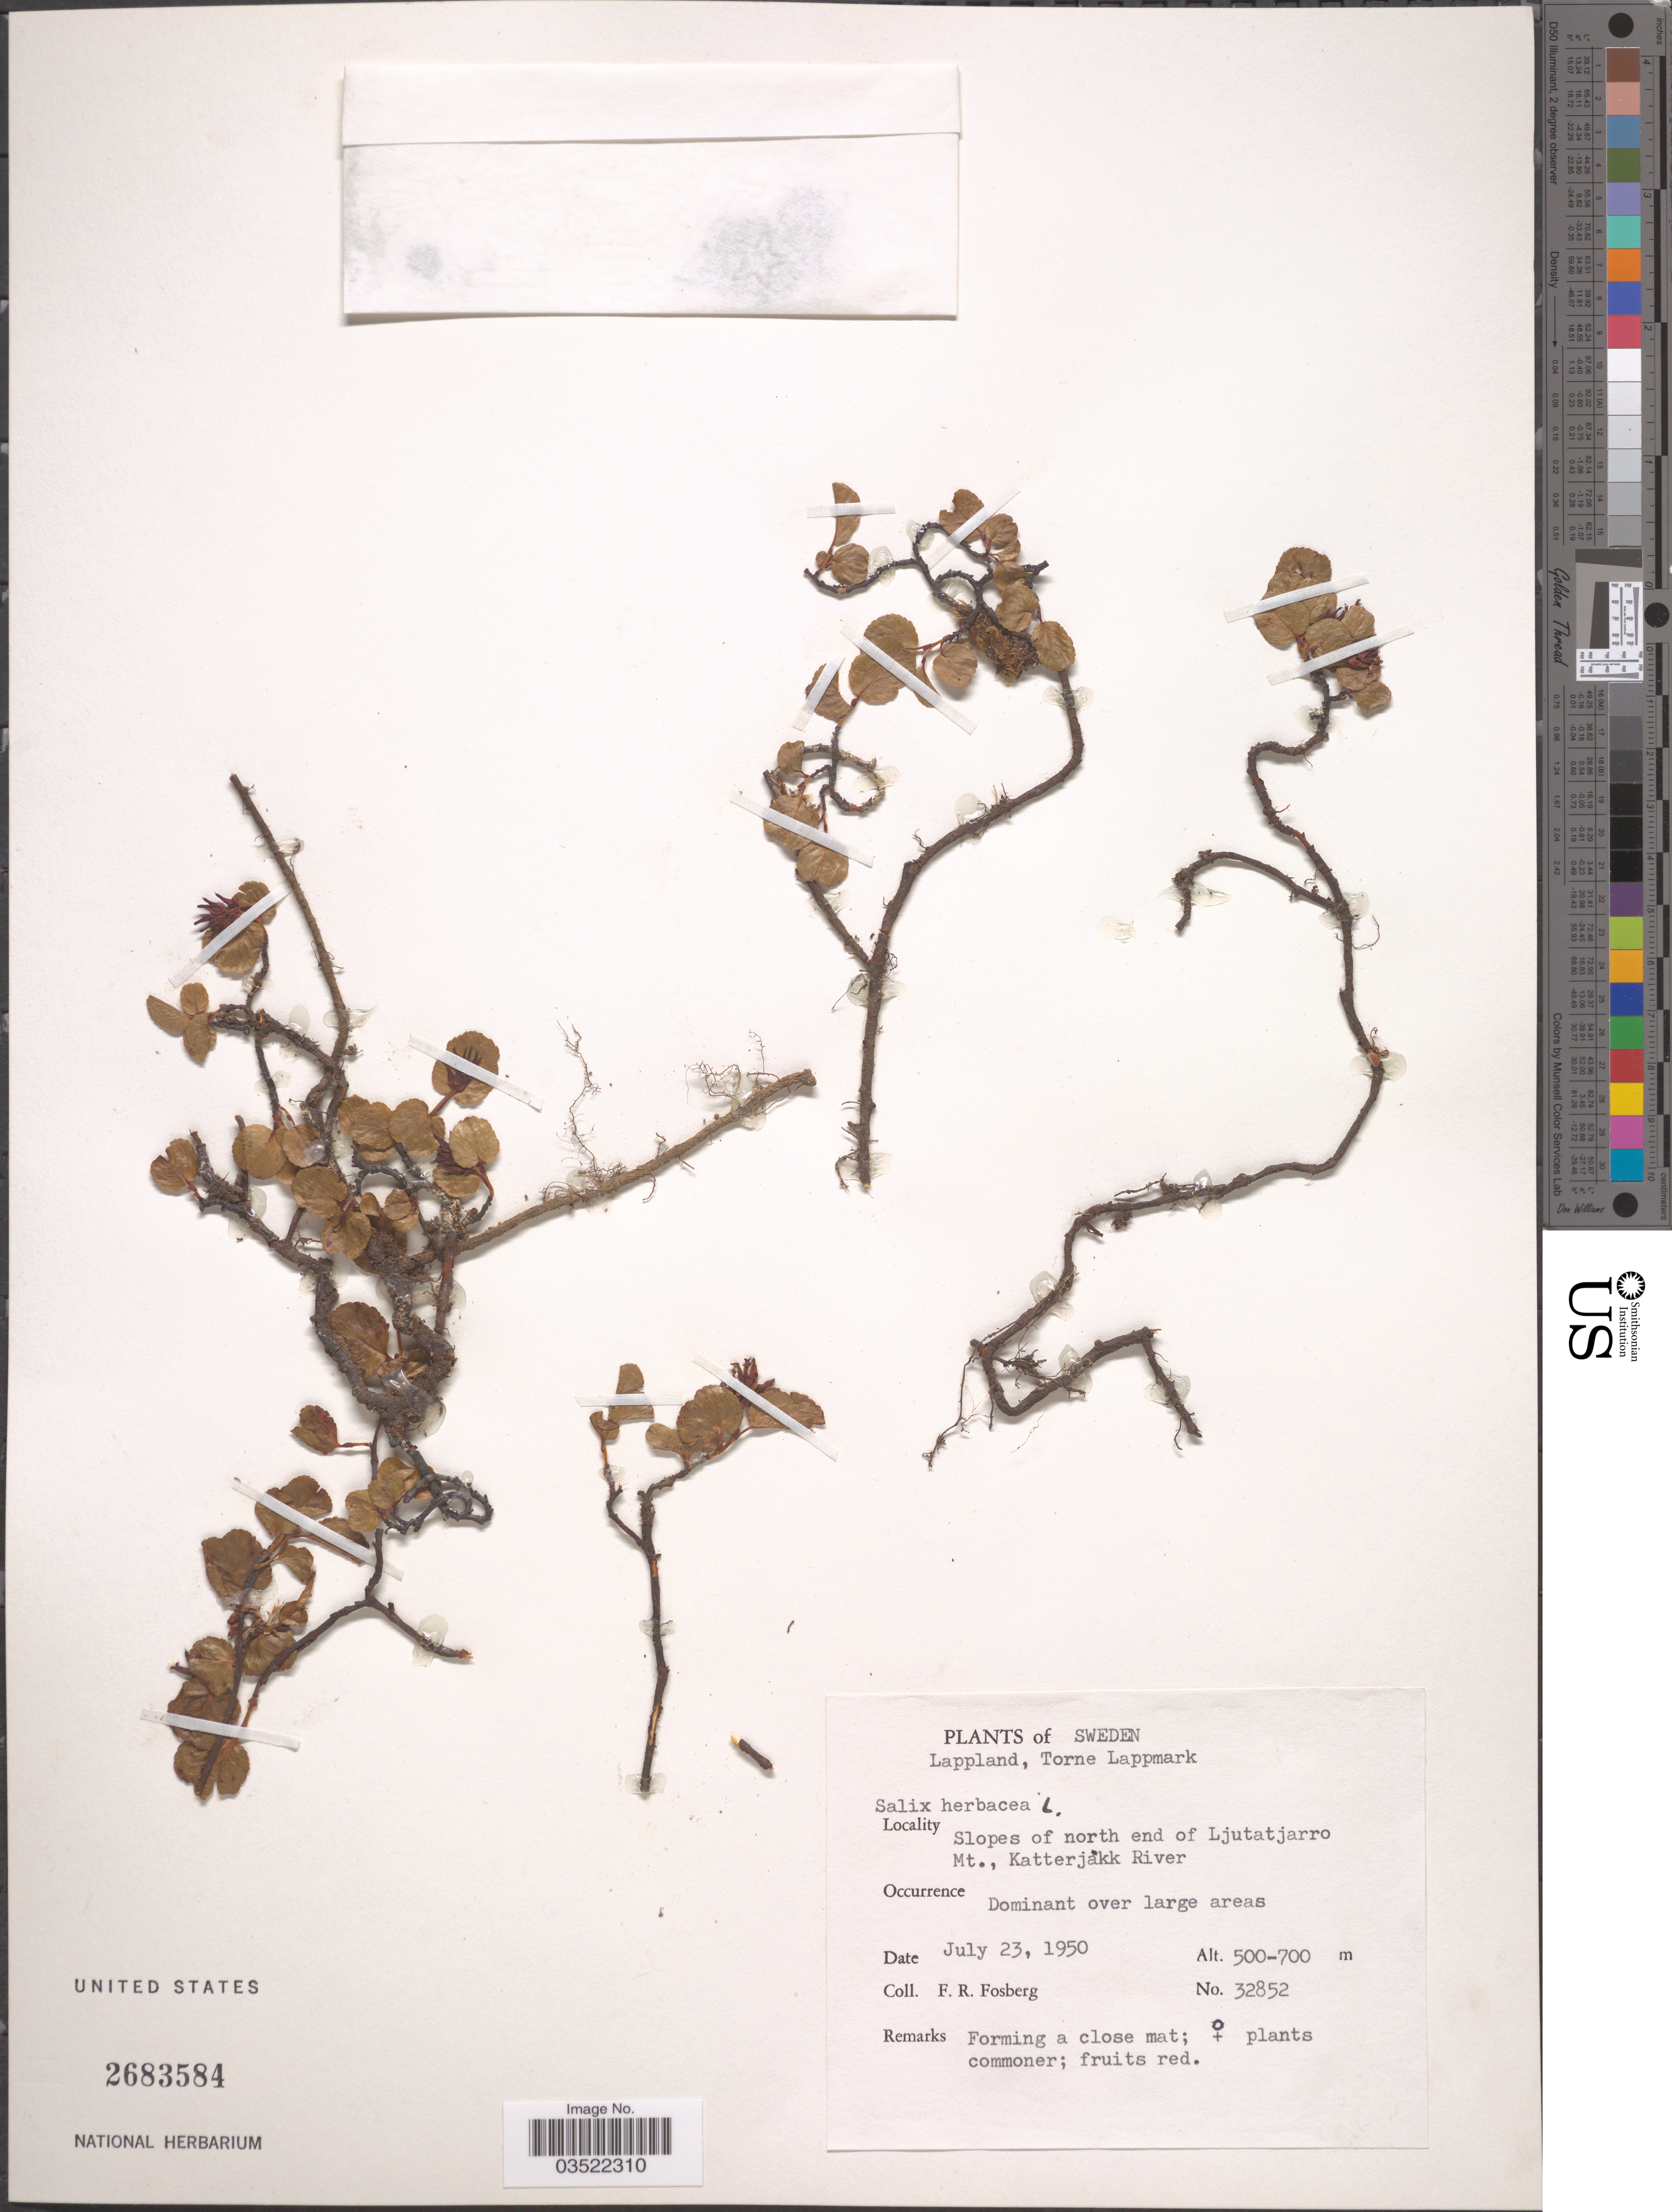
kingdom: Plantae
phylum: Tracheophyta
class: Magnoliopsida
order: Malpighiales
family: Salicaceae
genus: Salix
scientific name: Salix herbacea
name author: L.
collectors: F. R. Fosberg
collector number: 32852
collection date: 1950-07-23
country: Sweden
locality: Lappland, Torne Lappmark. Slopes of north end of Ljutatjarro Mt., Katterjákk River.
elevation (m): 500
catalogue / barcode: US 2683584